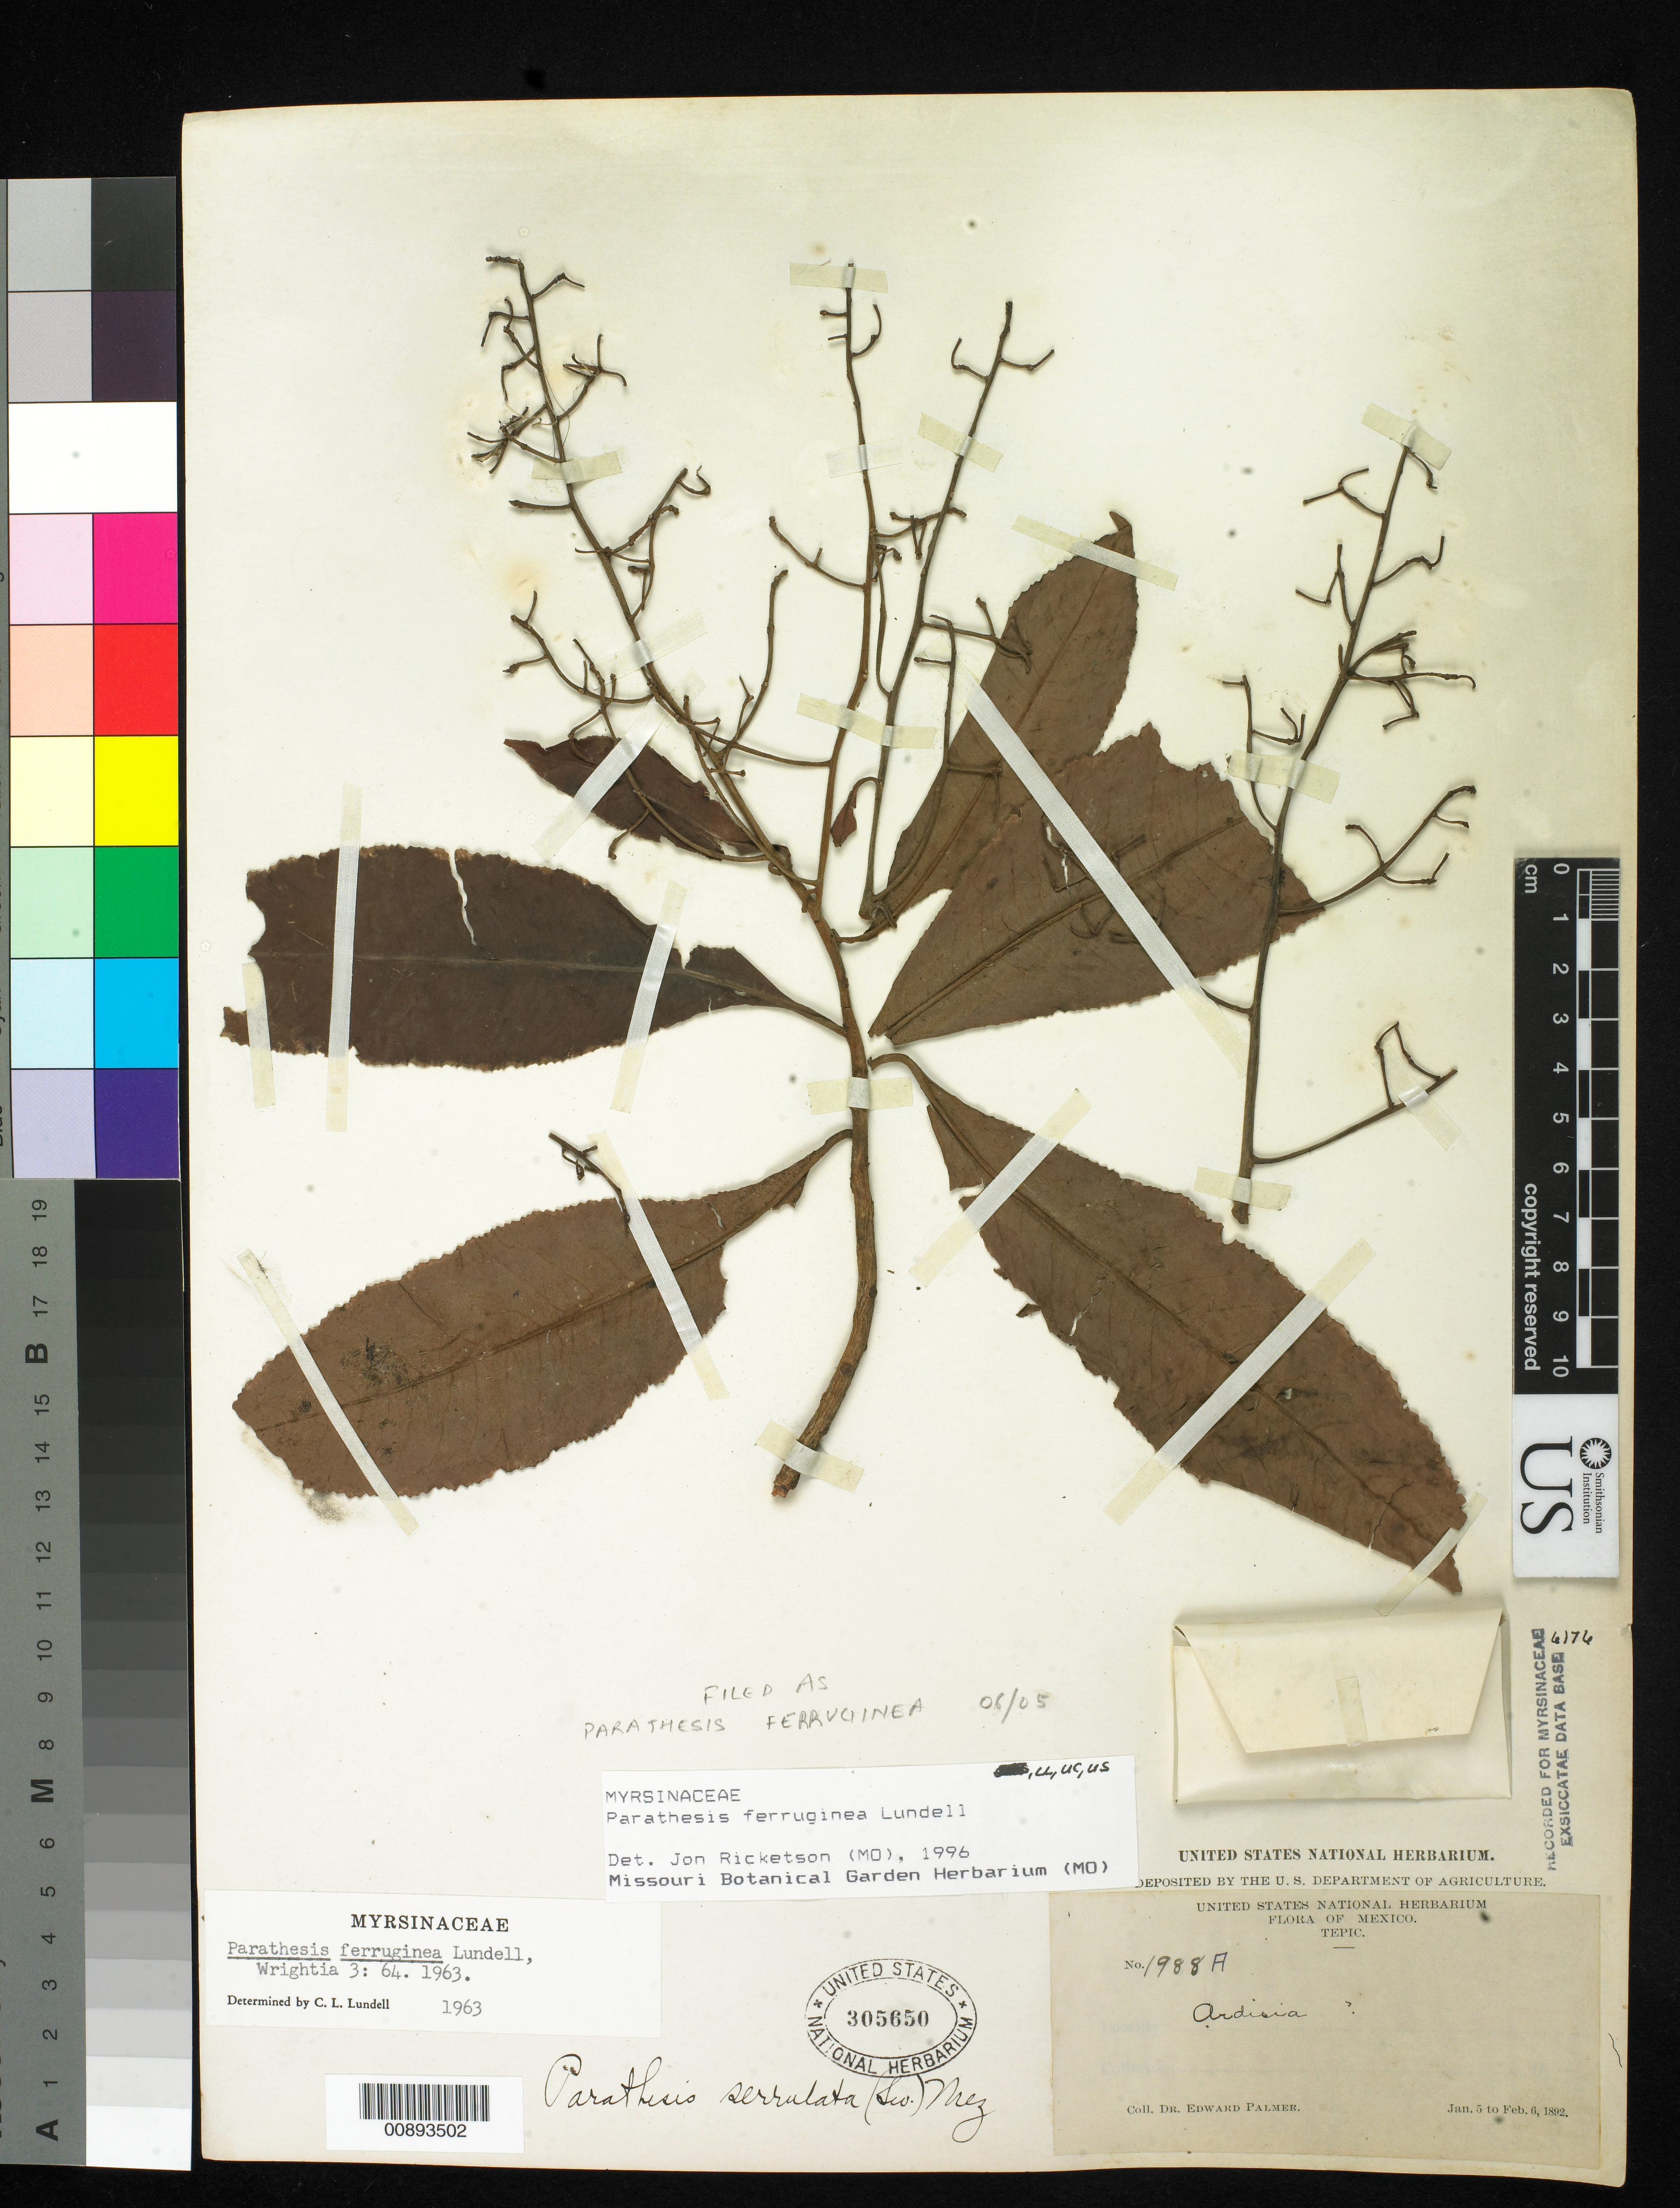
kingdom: Plantae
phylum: Tracheophyta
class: Magnoliopsida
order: Ericales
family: Primulaceae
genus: Parathesis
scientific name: Parathesis ferruginea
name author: Lundell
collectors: E. Palmer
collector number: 1988 A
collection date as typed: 05 Jan 1892 to 06 Feb 1892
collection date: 1892-01-05/1892-02-06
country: Mexico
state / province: Nayarit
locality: Tepic, Nayarit.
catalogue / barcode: US 305650